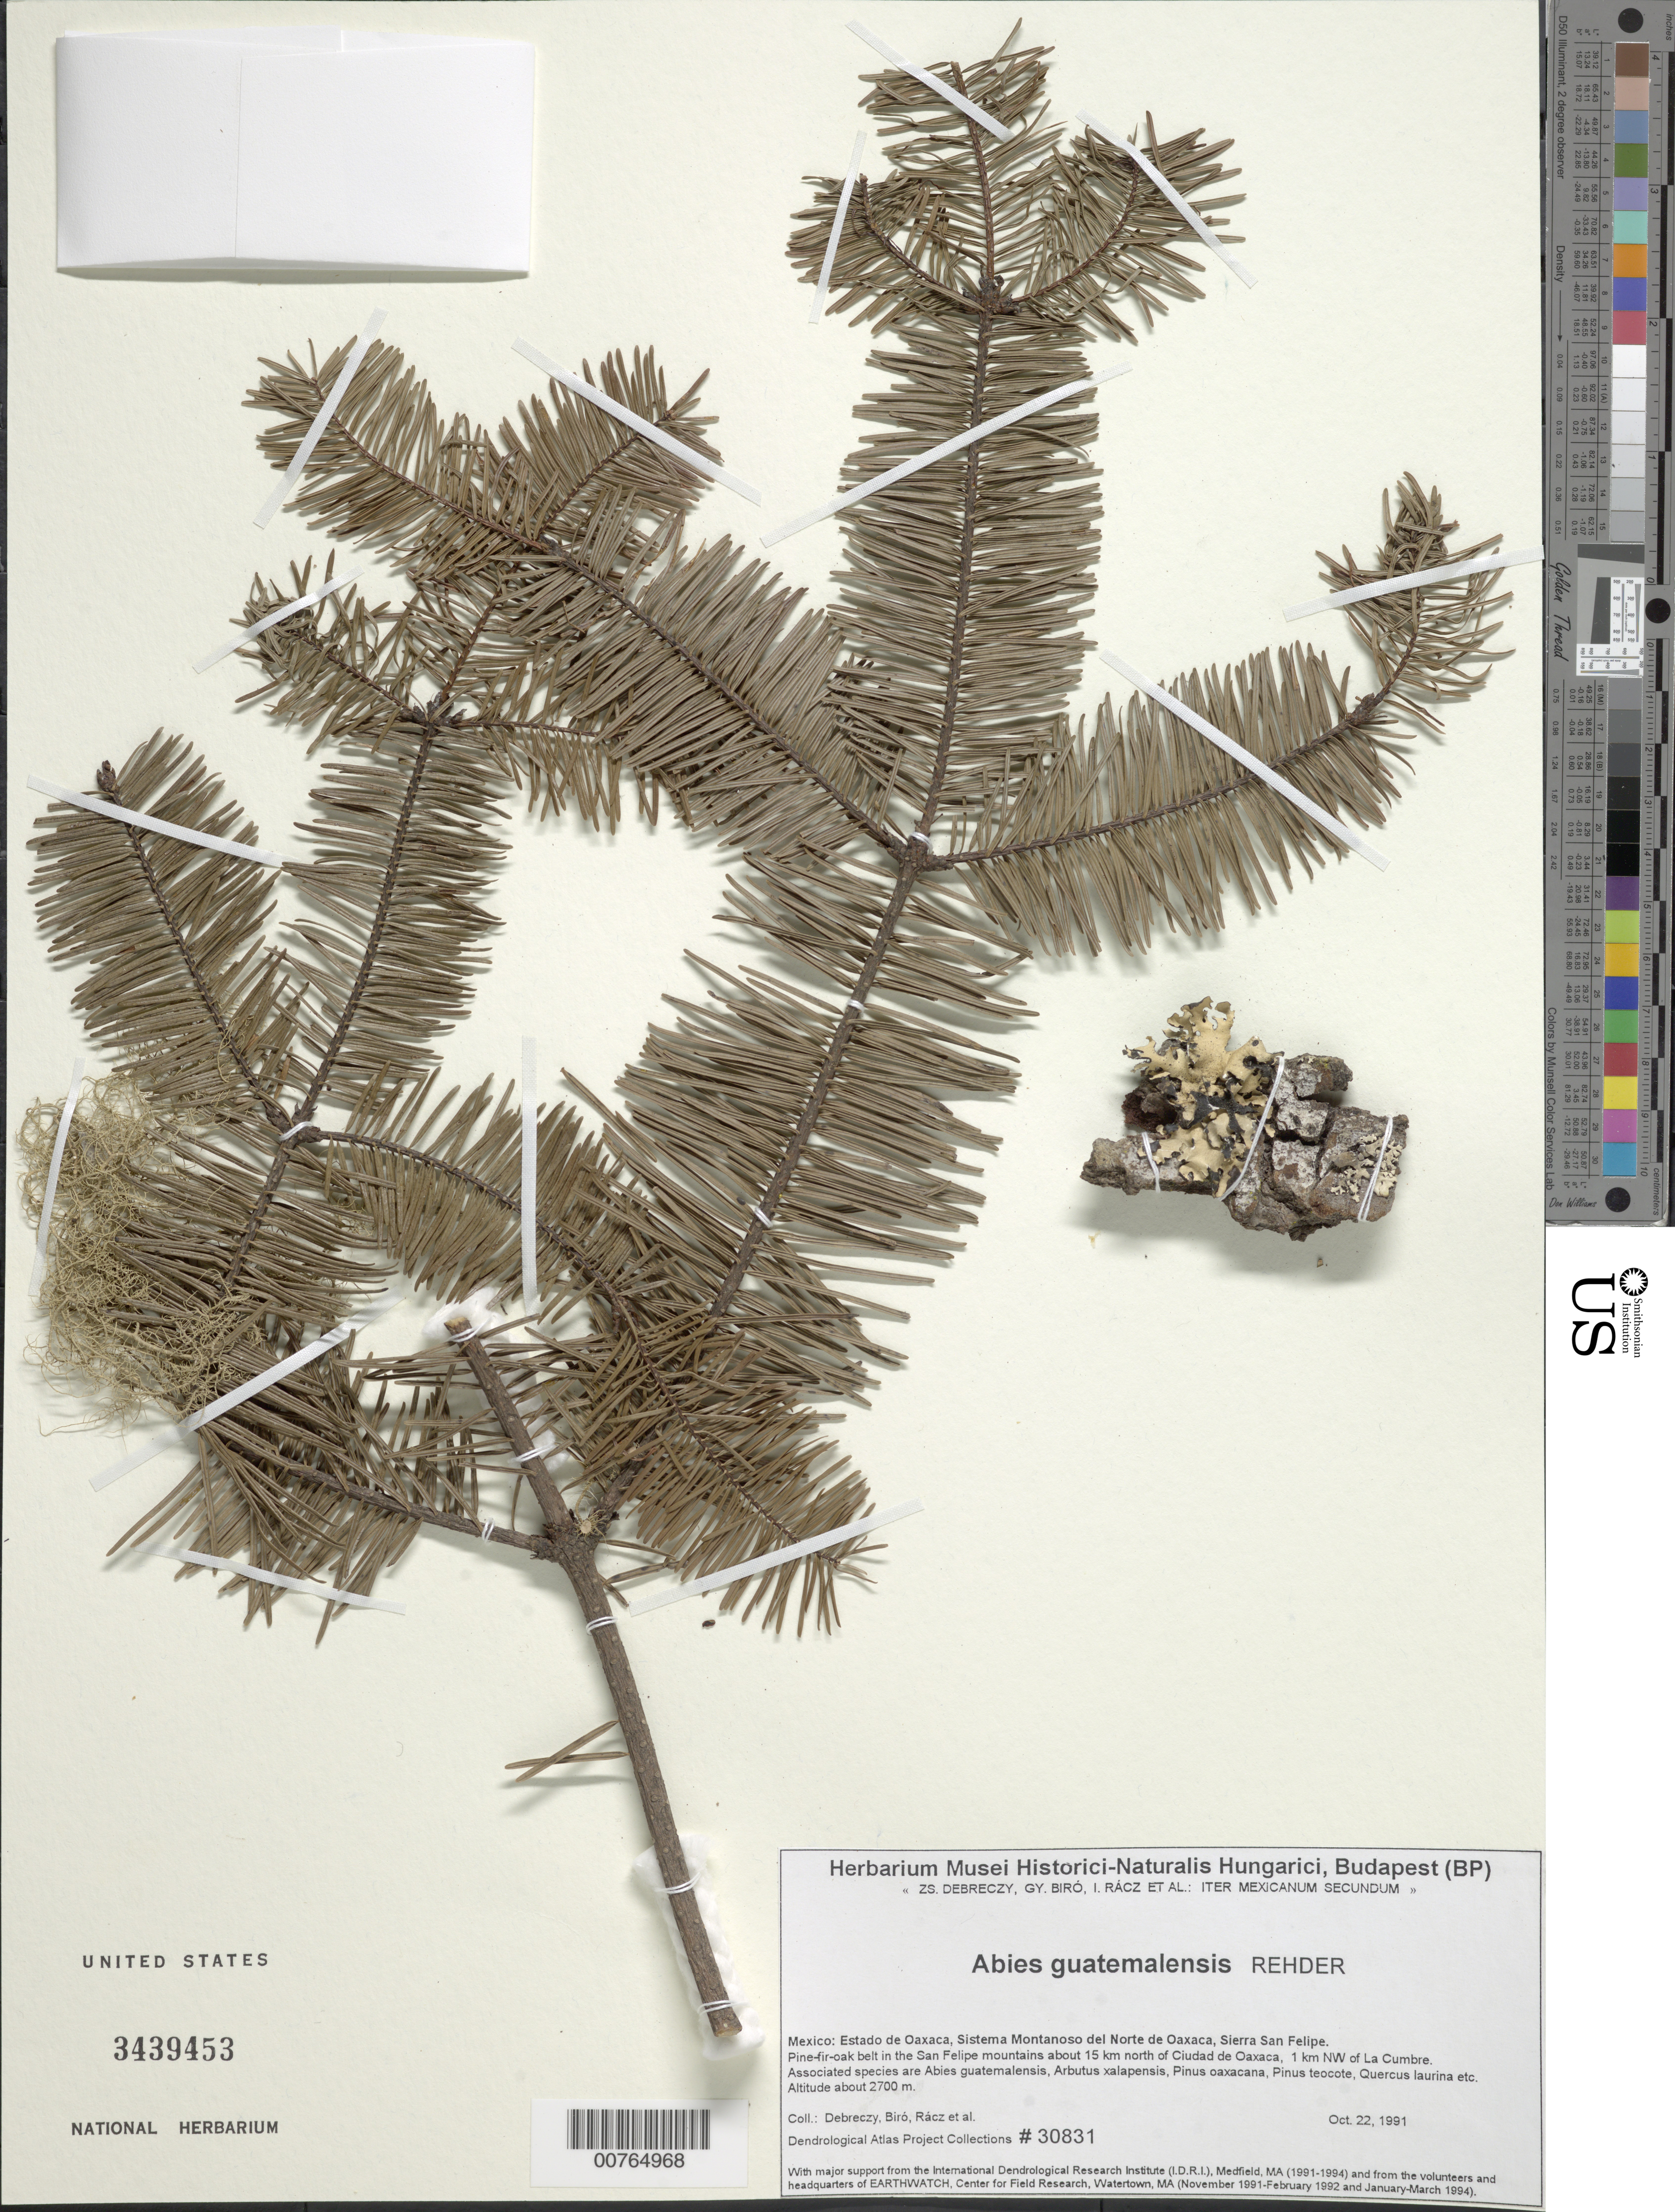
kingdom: Plantae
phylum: Tracheophyta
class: Pinopsida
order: Pinales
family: Pinaceae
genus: Abies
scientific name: Abies guatemalensis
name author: Rehder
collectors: Z. Debreczy et al.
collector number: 30831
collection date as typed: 22 Oct 1991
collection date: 1991-10-22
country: Mexico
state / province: Oaxaca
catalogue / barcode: US 3439453